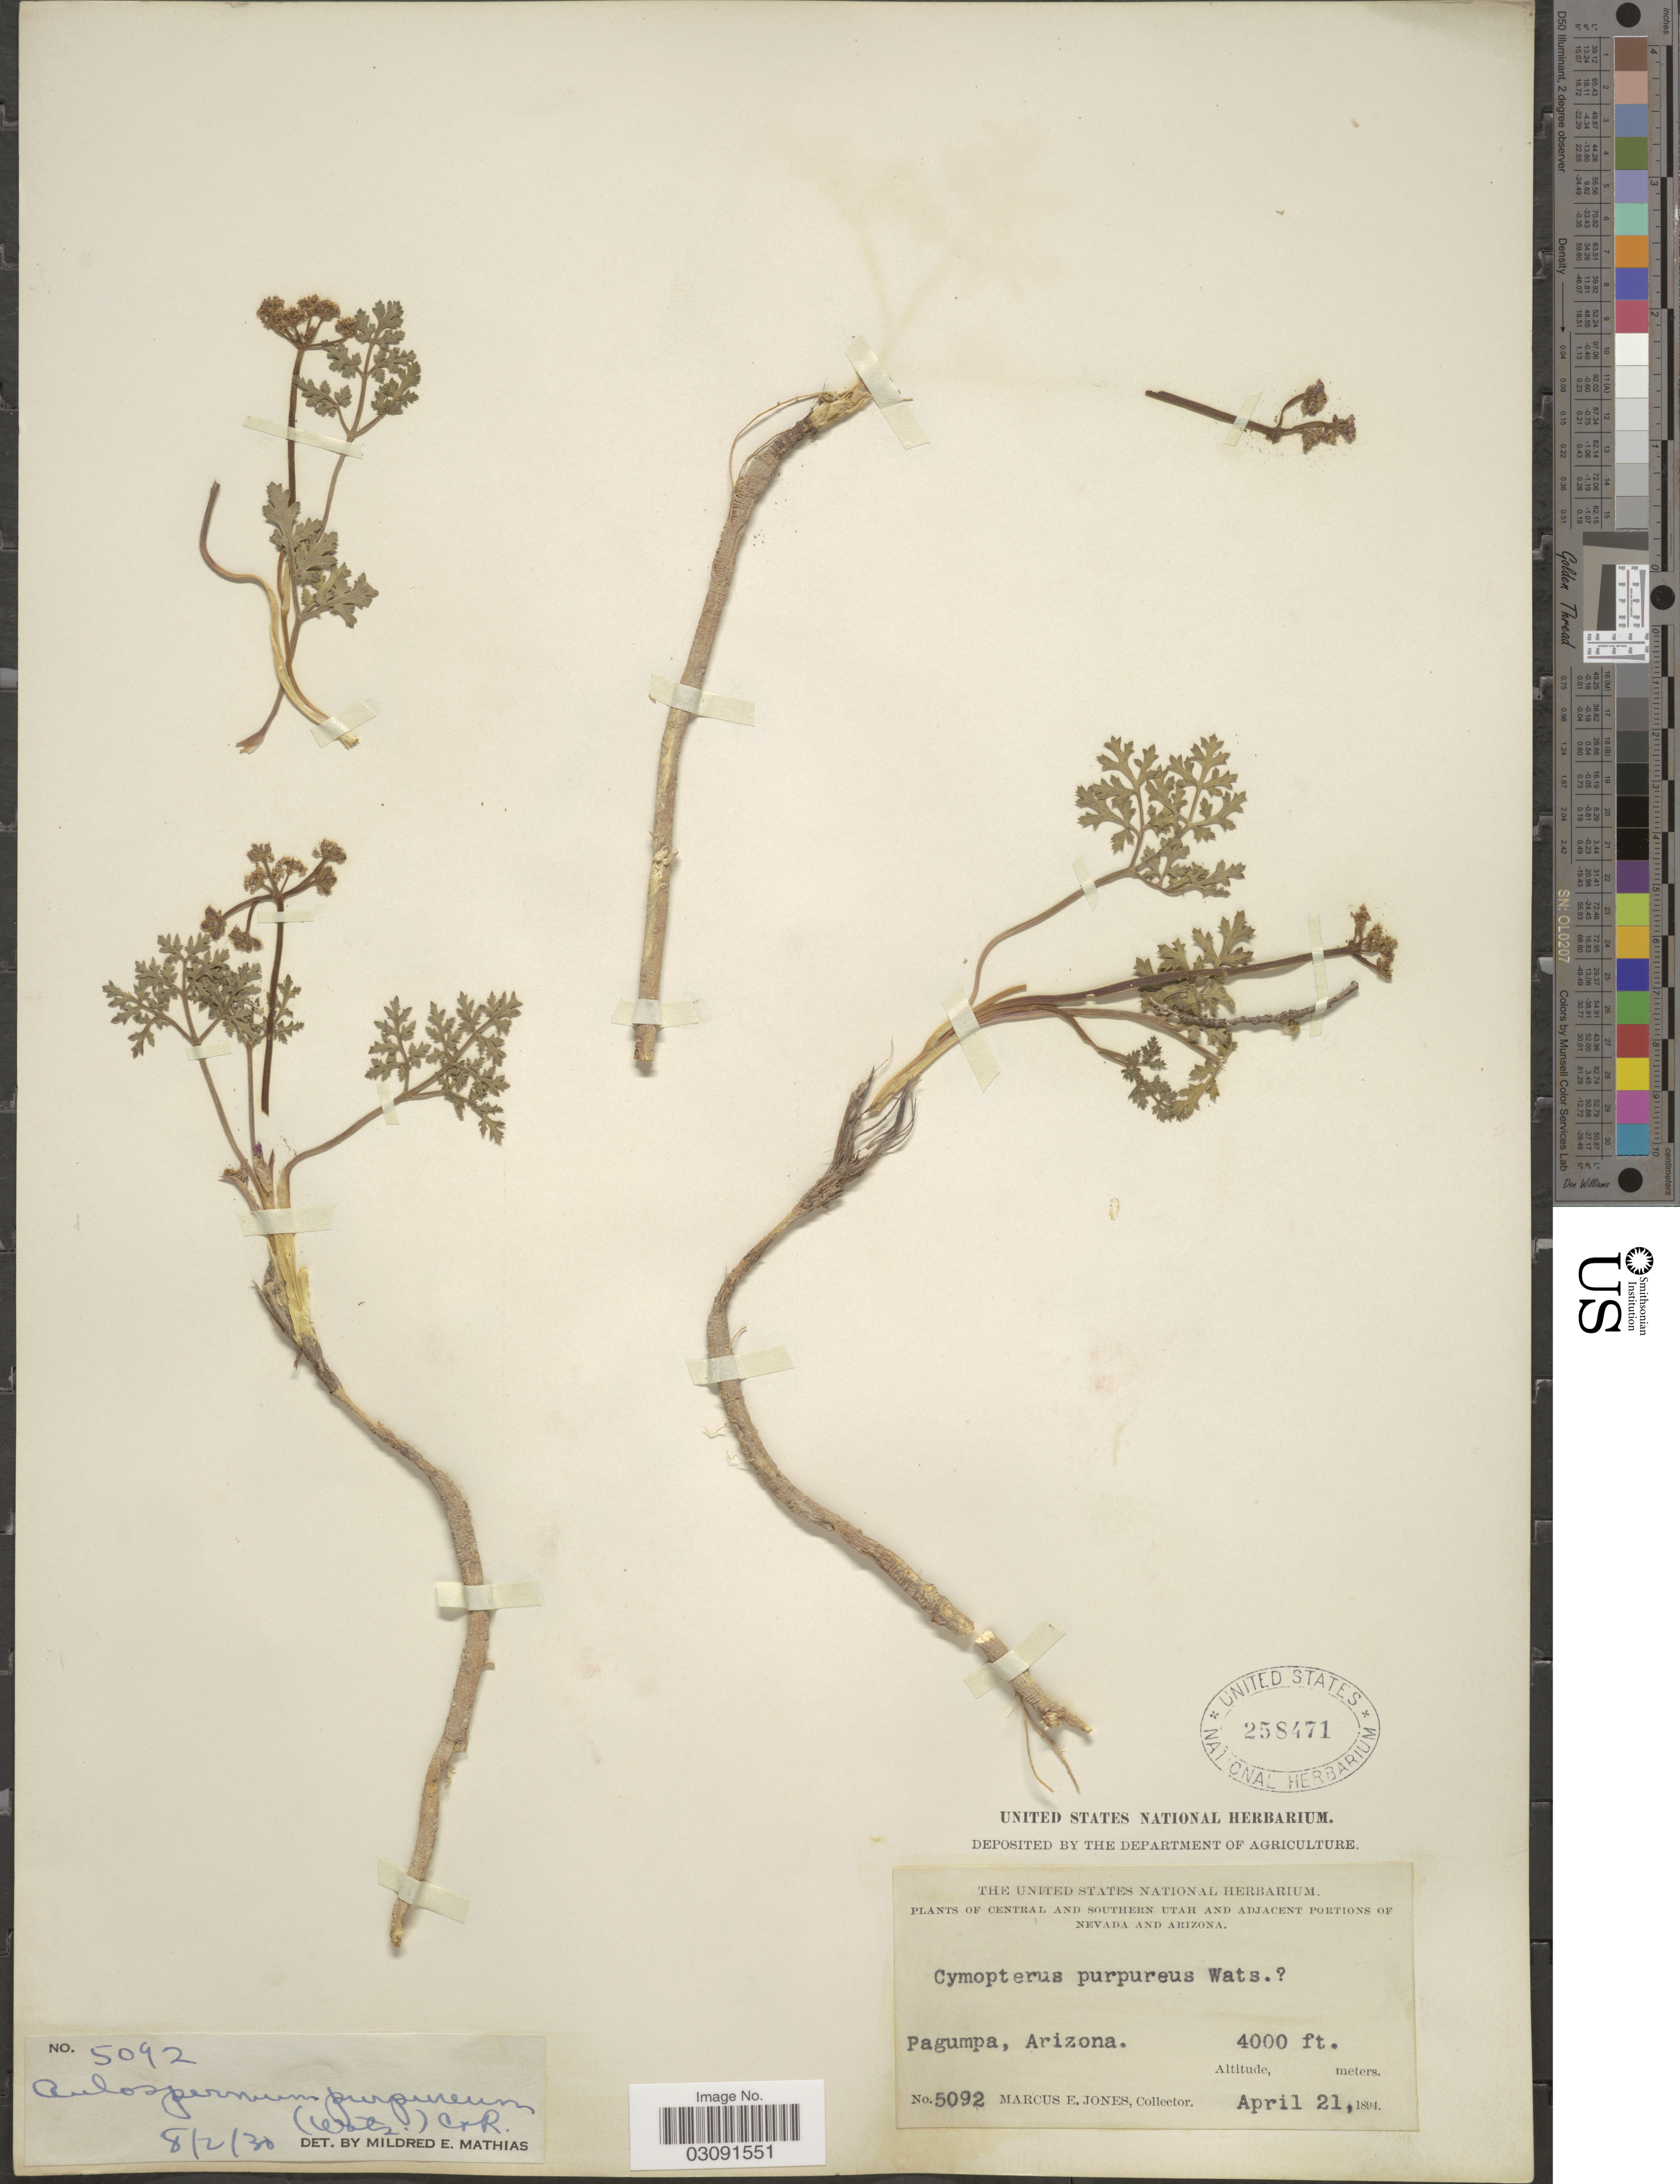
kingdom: Plantae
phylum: Tracheophyta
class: Magnoliopsida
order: Apiales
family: Apiaceae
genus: Cymopterus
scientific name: Cymopterus purpureus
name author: S. Watson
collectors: M. E. Jones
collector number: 5092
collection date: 1894-04-21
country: United States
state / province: Arizona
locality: Pagumpa, Arizona.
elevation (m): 1219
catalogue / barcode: US 258471